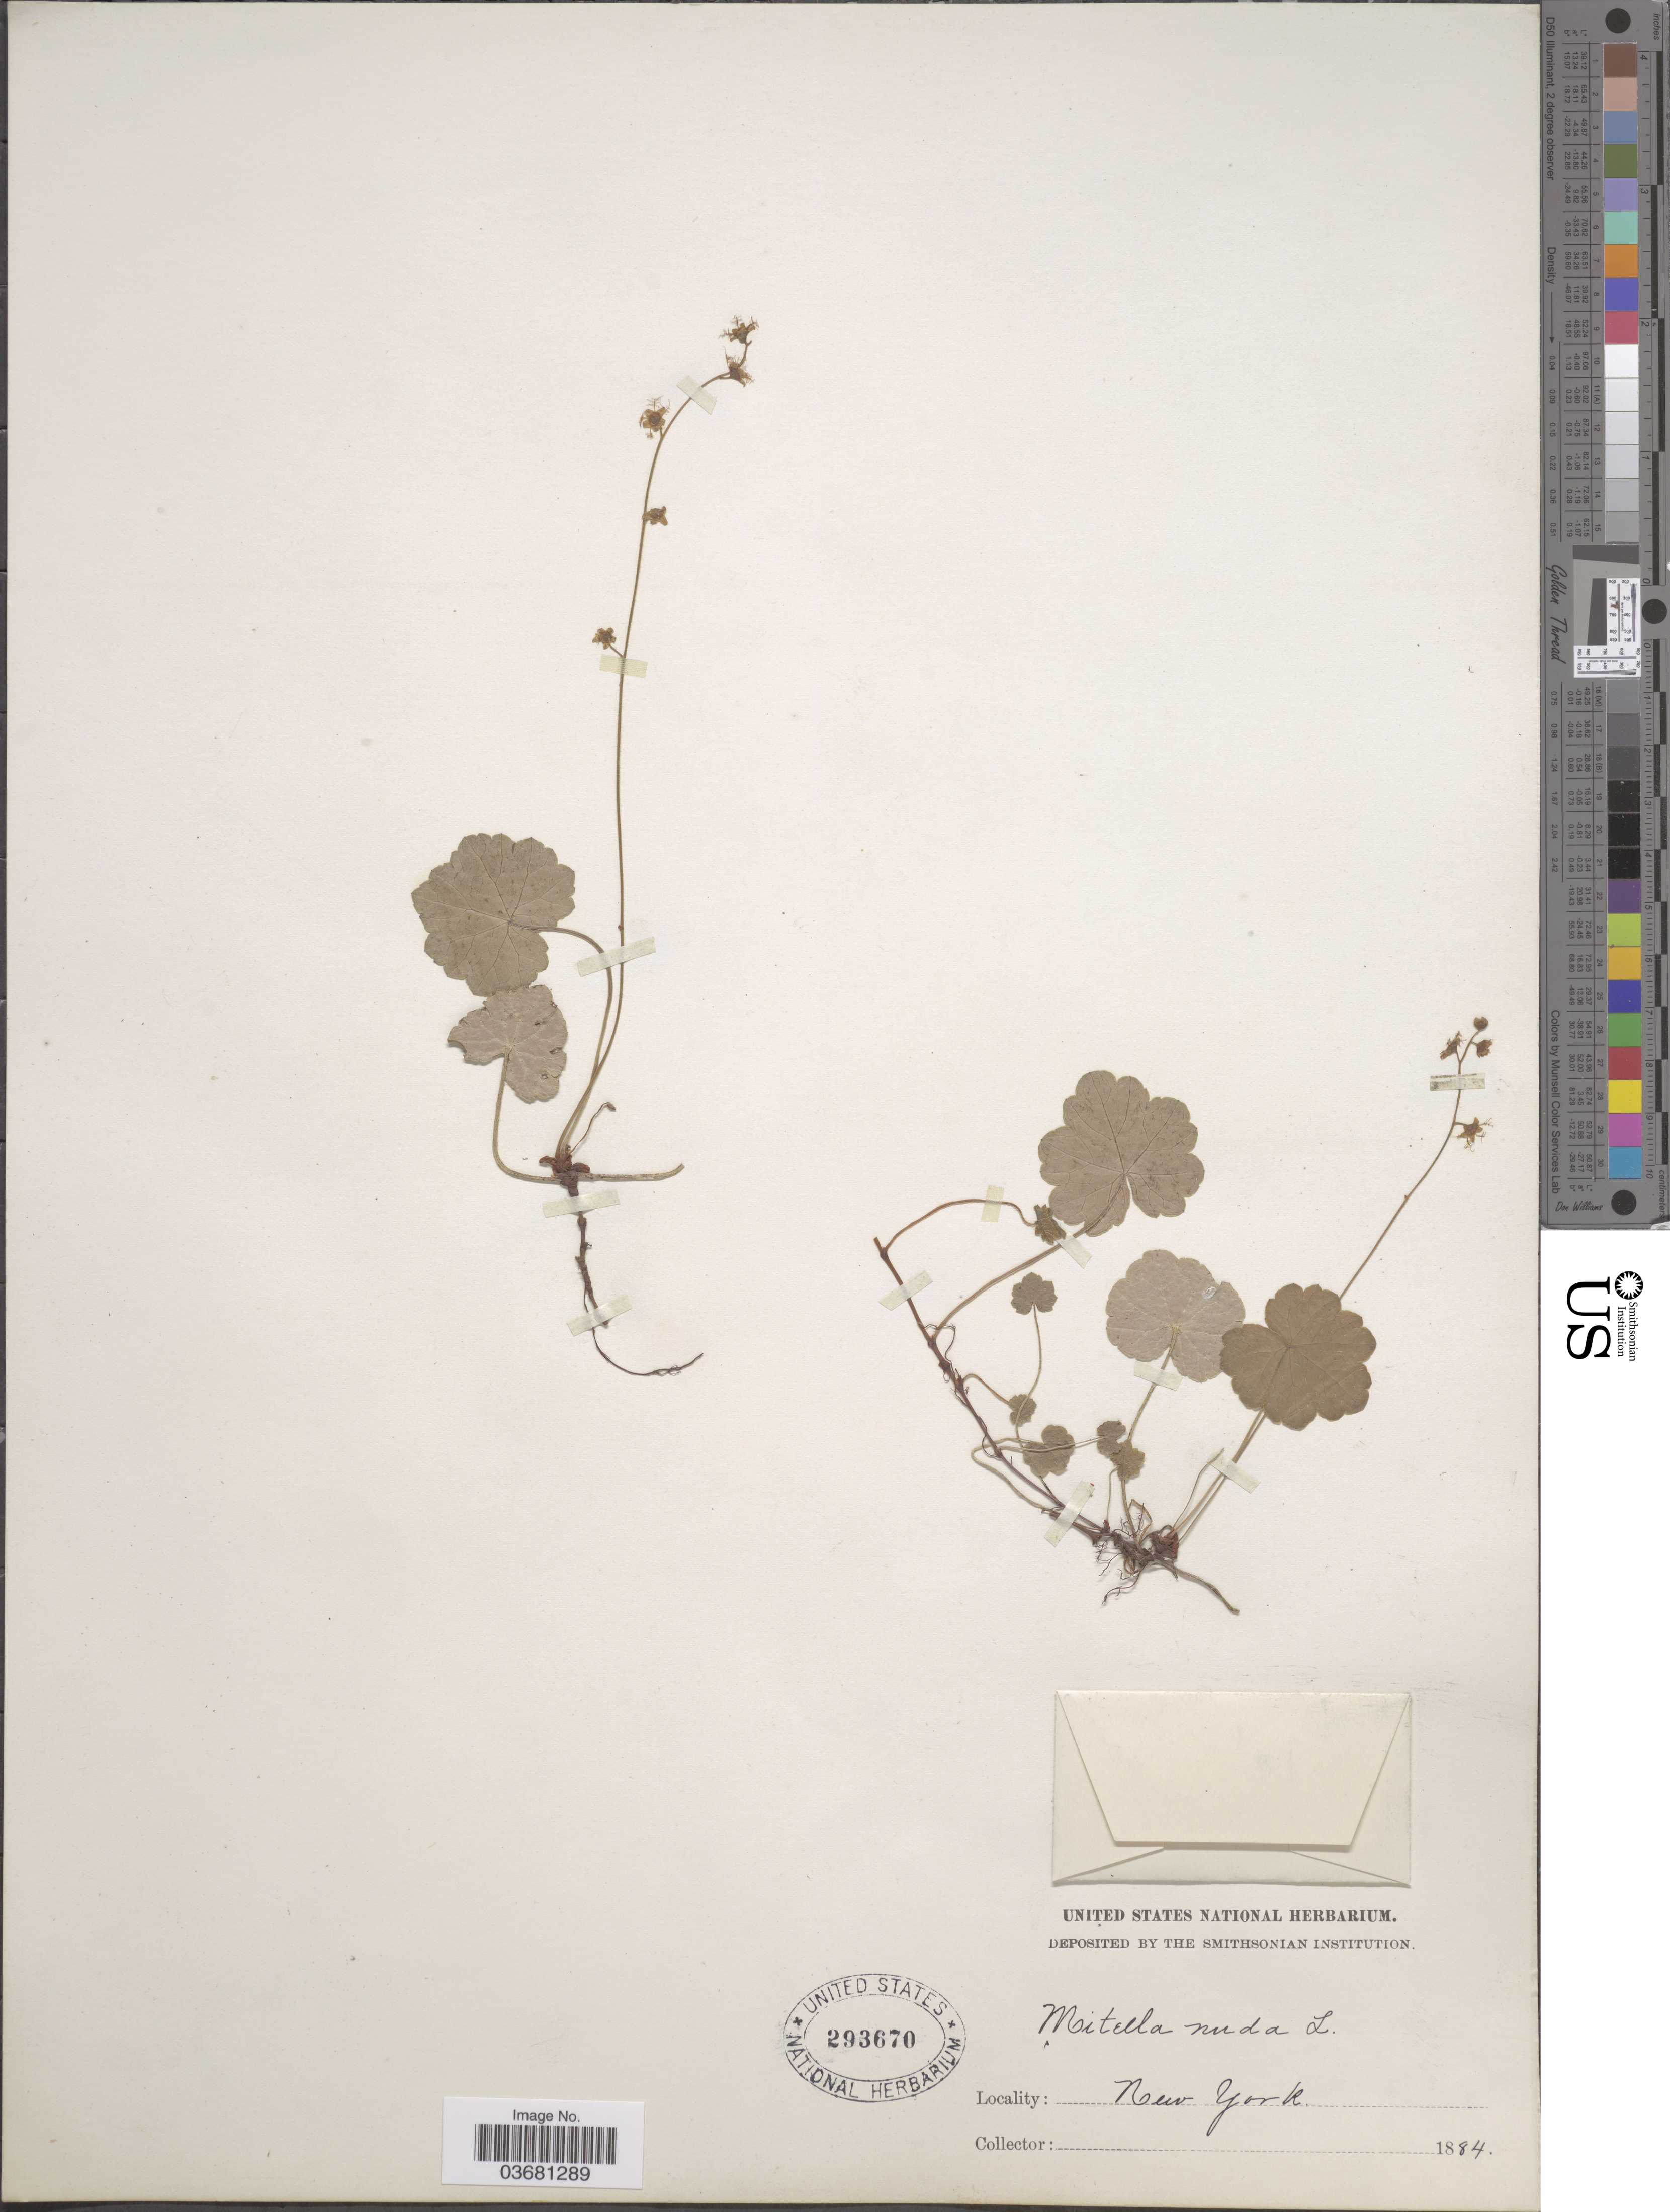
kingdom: Plantae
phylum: Tracheophyta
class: Magnoliopsida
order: Saxifragales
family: Saxifragaceae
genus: Mitella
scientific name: Mitella nuda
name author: L.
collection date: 1884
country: United States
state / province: New York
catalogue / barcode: US 293670